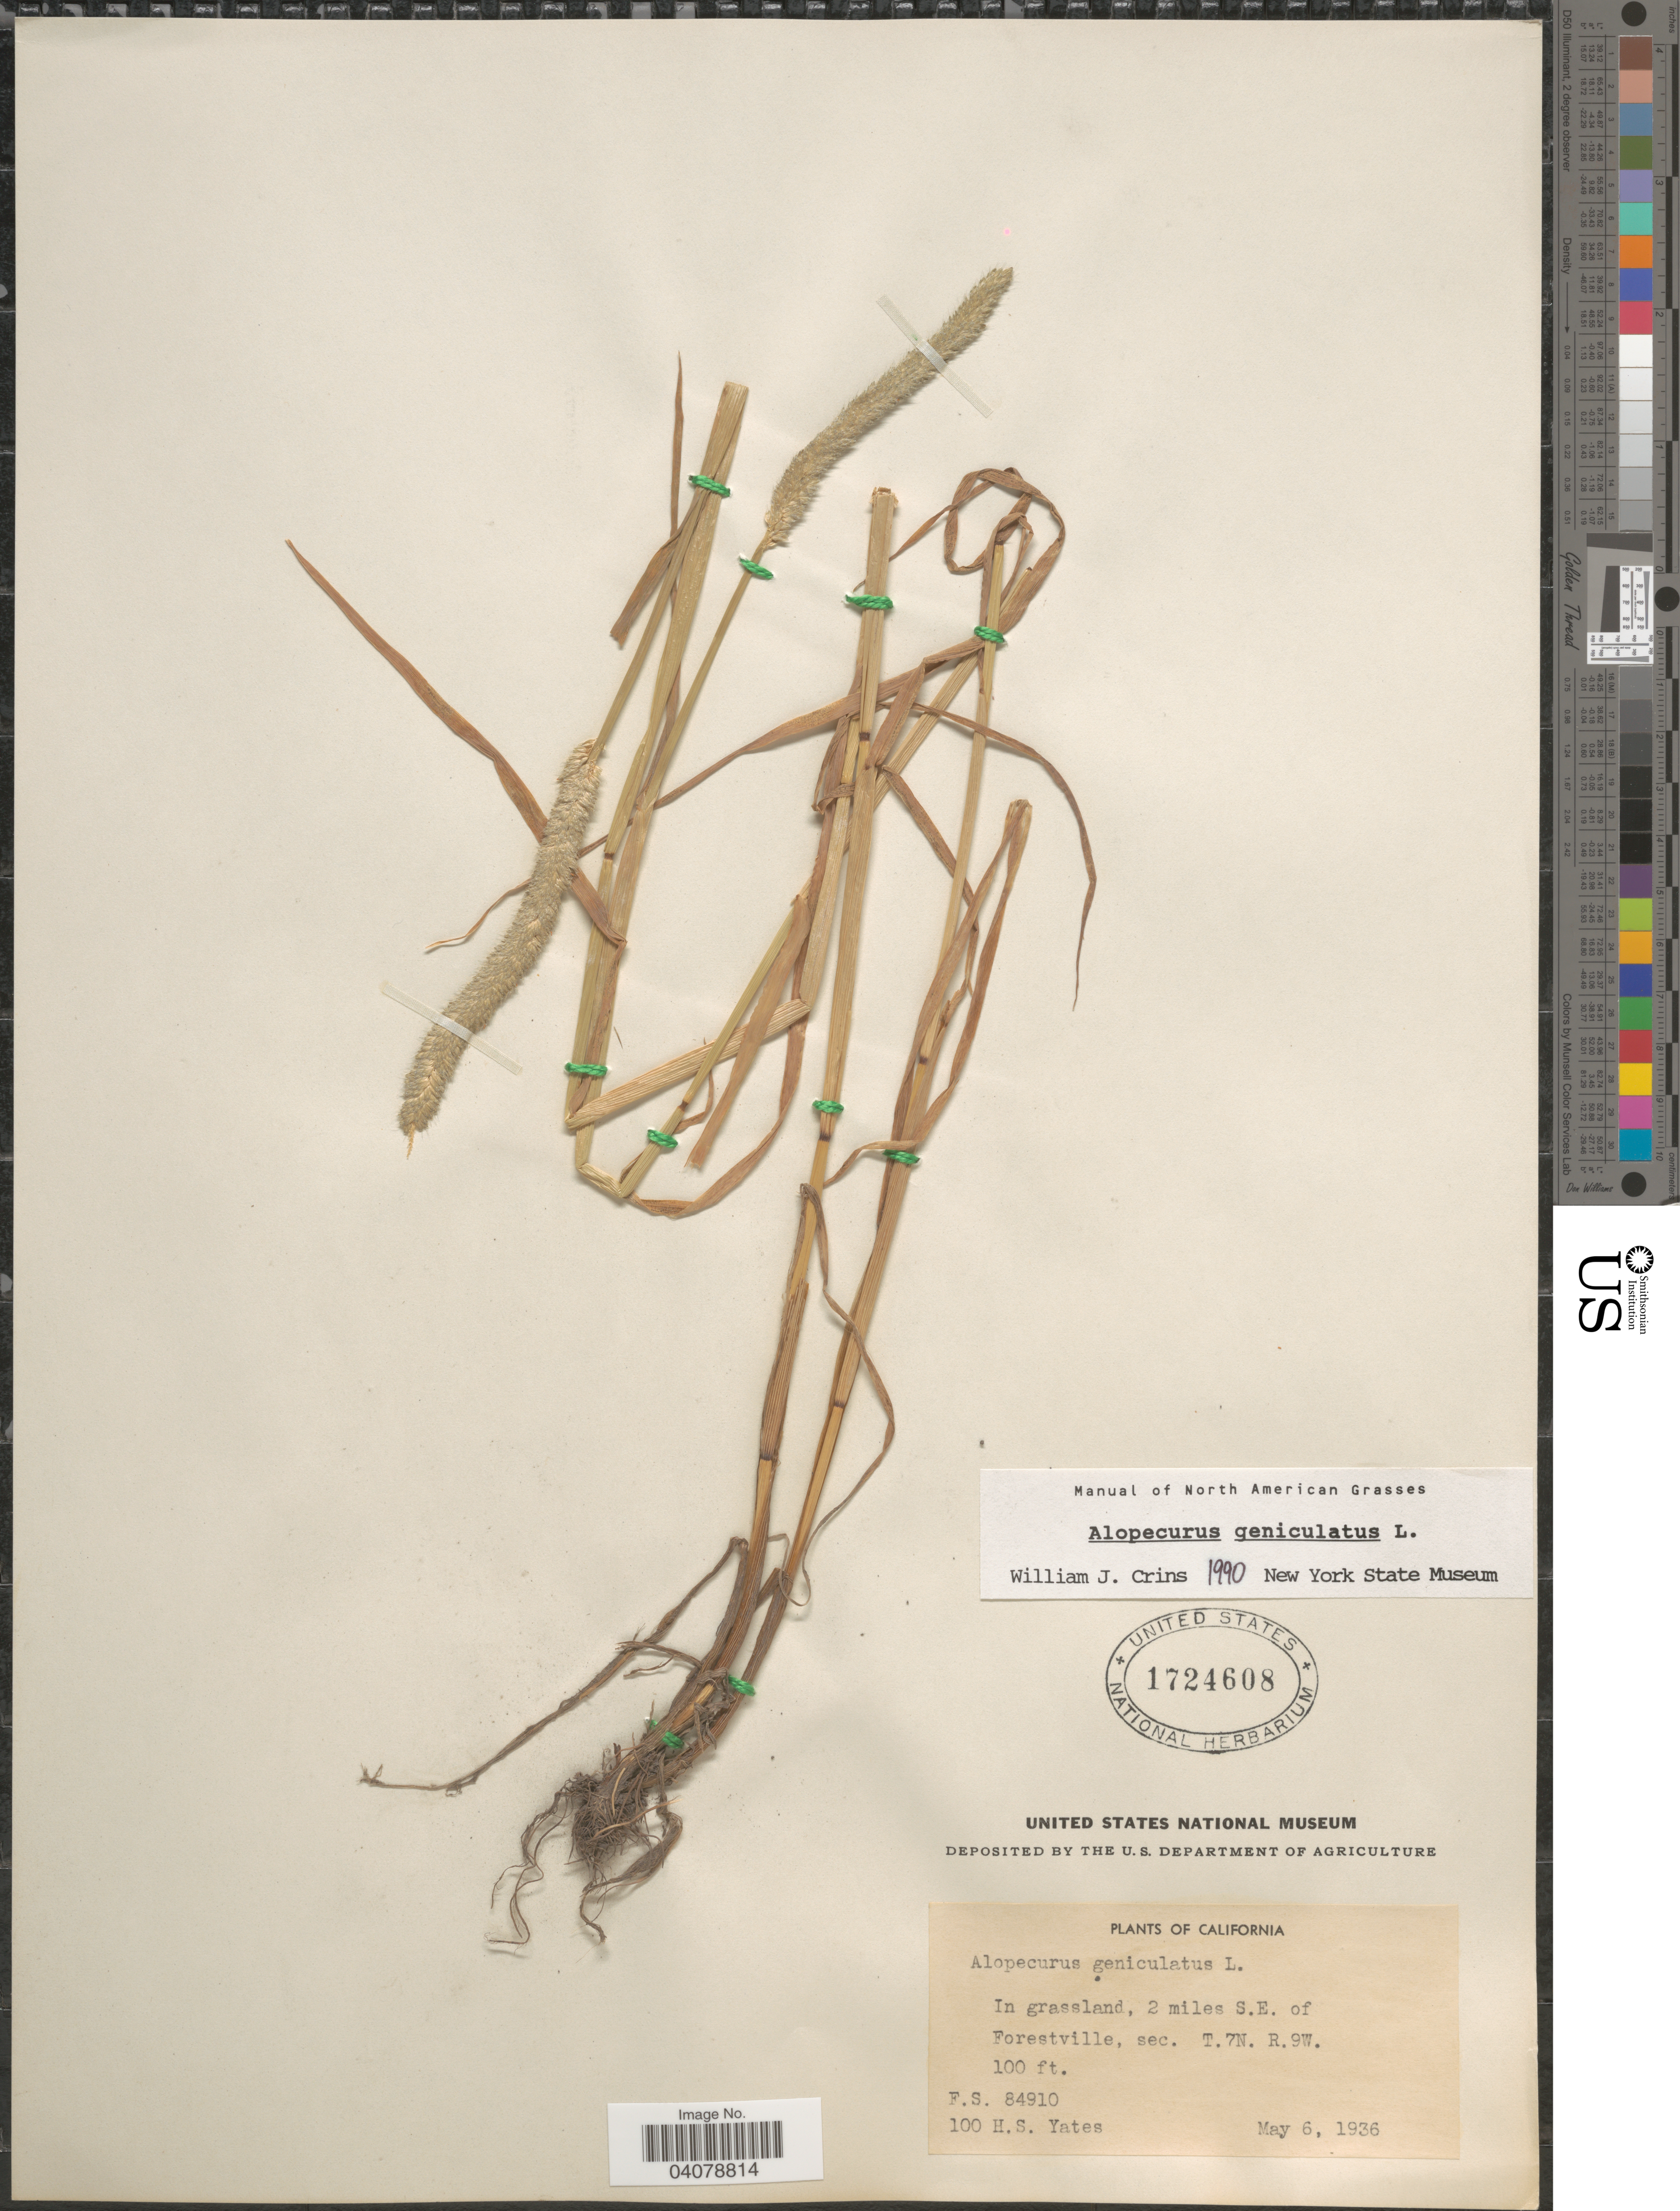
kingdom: Plantae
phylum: Tracheophyta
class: Liliopsida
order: Poales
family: Poaceae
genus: Alopecurus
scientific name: Alopecurus geniculatus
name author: L.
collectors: H. S. Yates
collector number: F.S.84910/100?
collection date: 1936-05-06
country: United States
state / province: California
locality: In grassland, 2 miles S.E. of Forestville, sec. T. 7N. R. 9W.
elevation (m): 30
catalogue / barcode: US 1724608